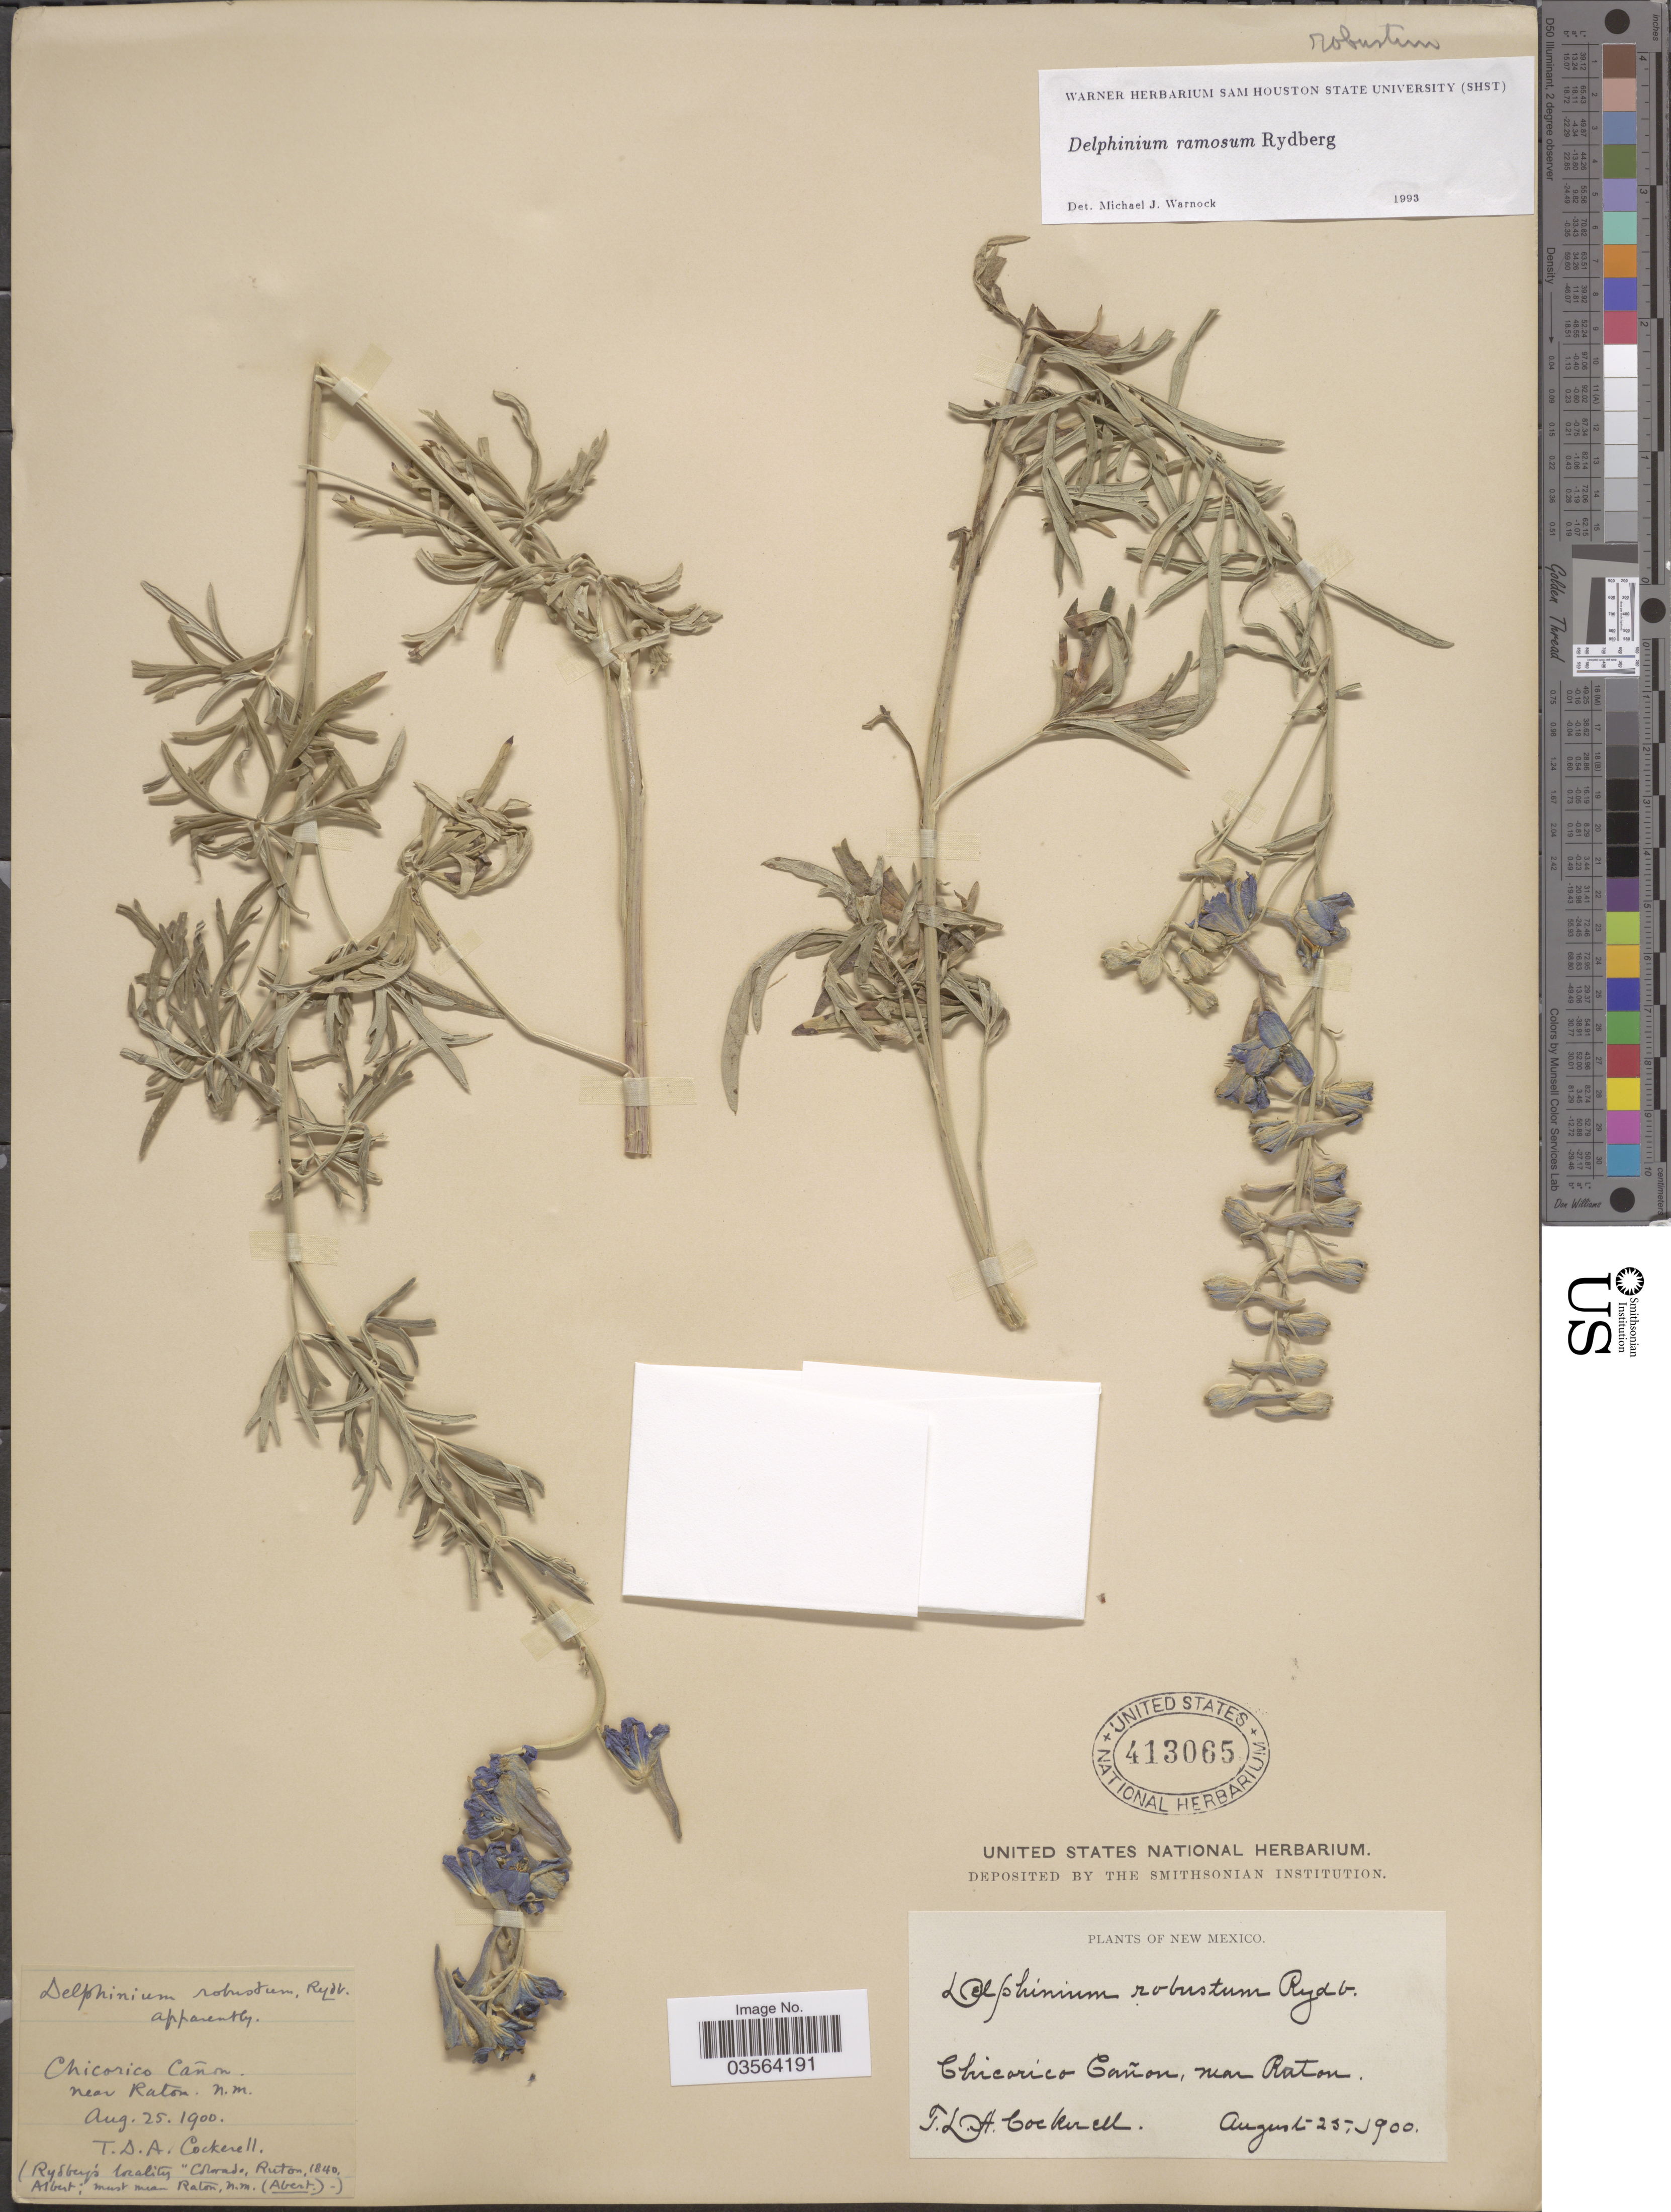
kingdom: Plantae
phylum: Tracheophyta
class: Magnoliopsida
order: Ranunculales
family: Ranunculaceae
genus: Delphinium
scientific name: Delphinium ramosum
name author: Rydb.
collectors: T. Cockerell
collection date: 1900-08-25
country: United States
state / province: New Mexico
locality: Chicorico Cañon, near Raton.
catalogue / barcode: US 413065